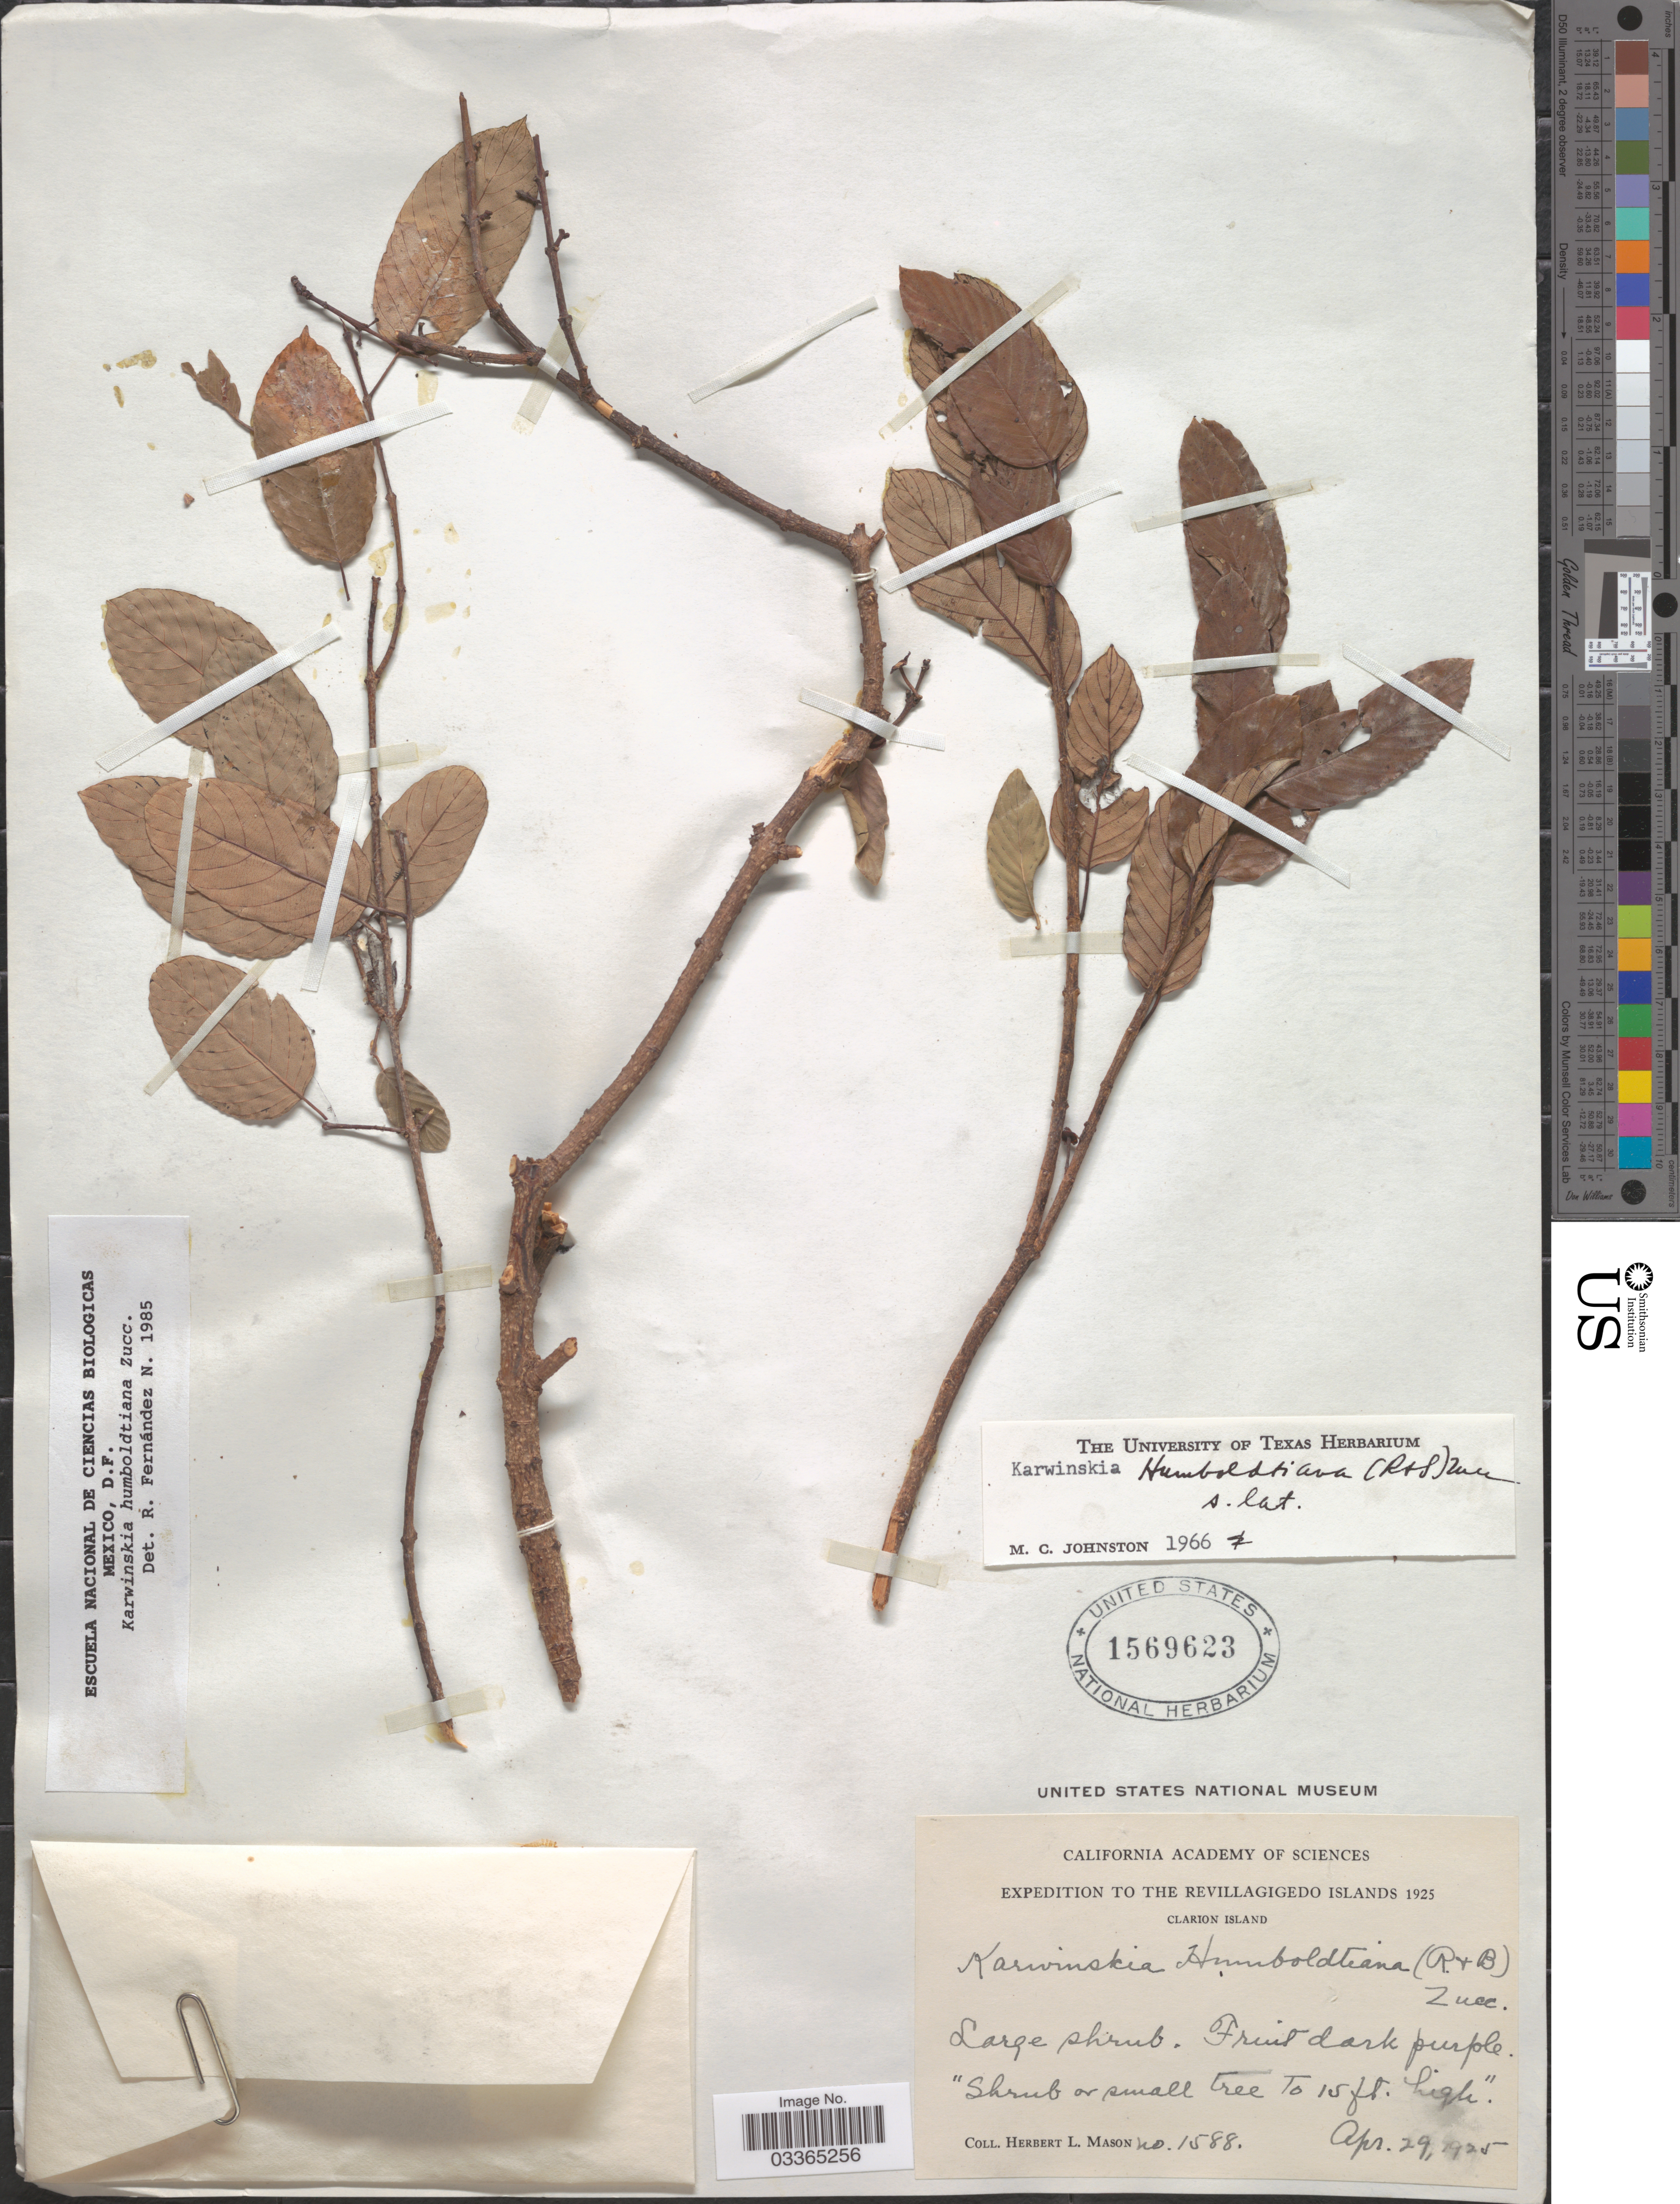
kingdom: Plantae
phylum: Tracheophyta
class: Magnoliopsida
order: Rosales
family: Rhamnaceae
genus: Karwinskia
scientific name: Karwinskia humboldtiana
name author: (Schult.) Zucc.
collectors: H. L. Mason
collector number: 1588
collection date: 1925-04-29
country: Mexico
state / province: Colima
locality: The Revillagigedo Islands. Clarion Island.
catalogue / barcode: US 1569623